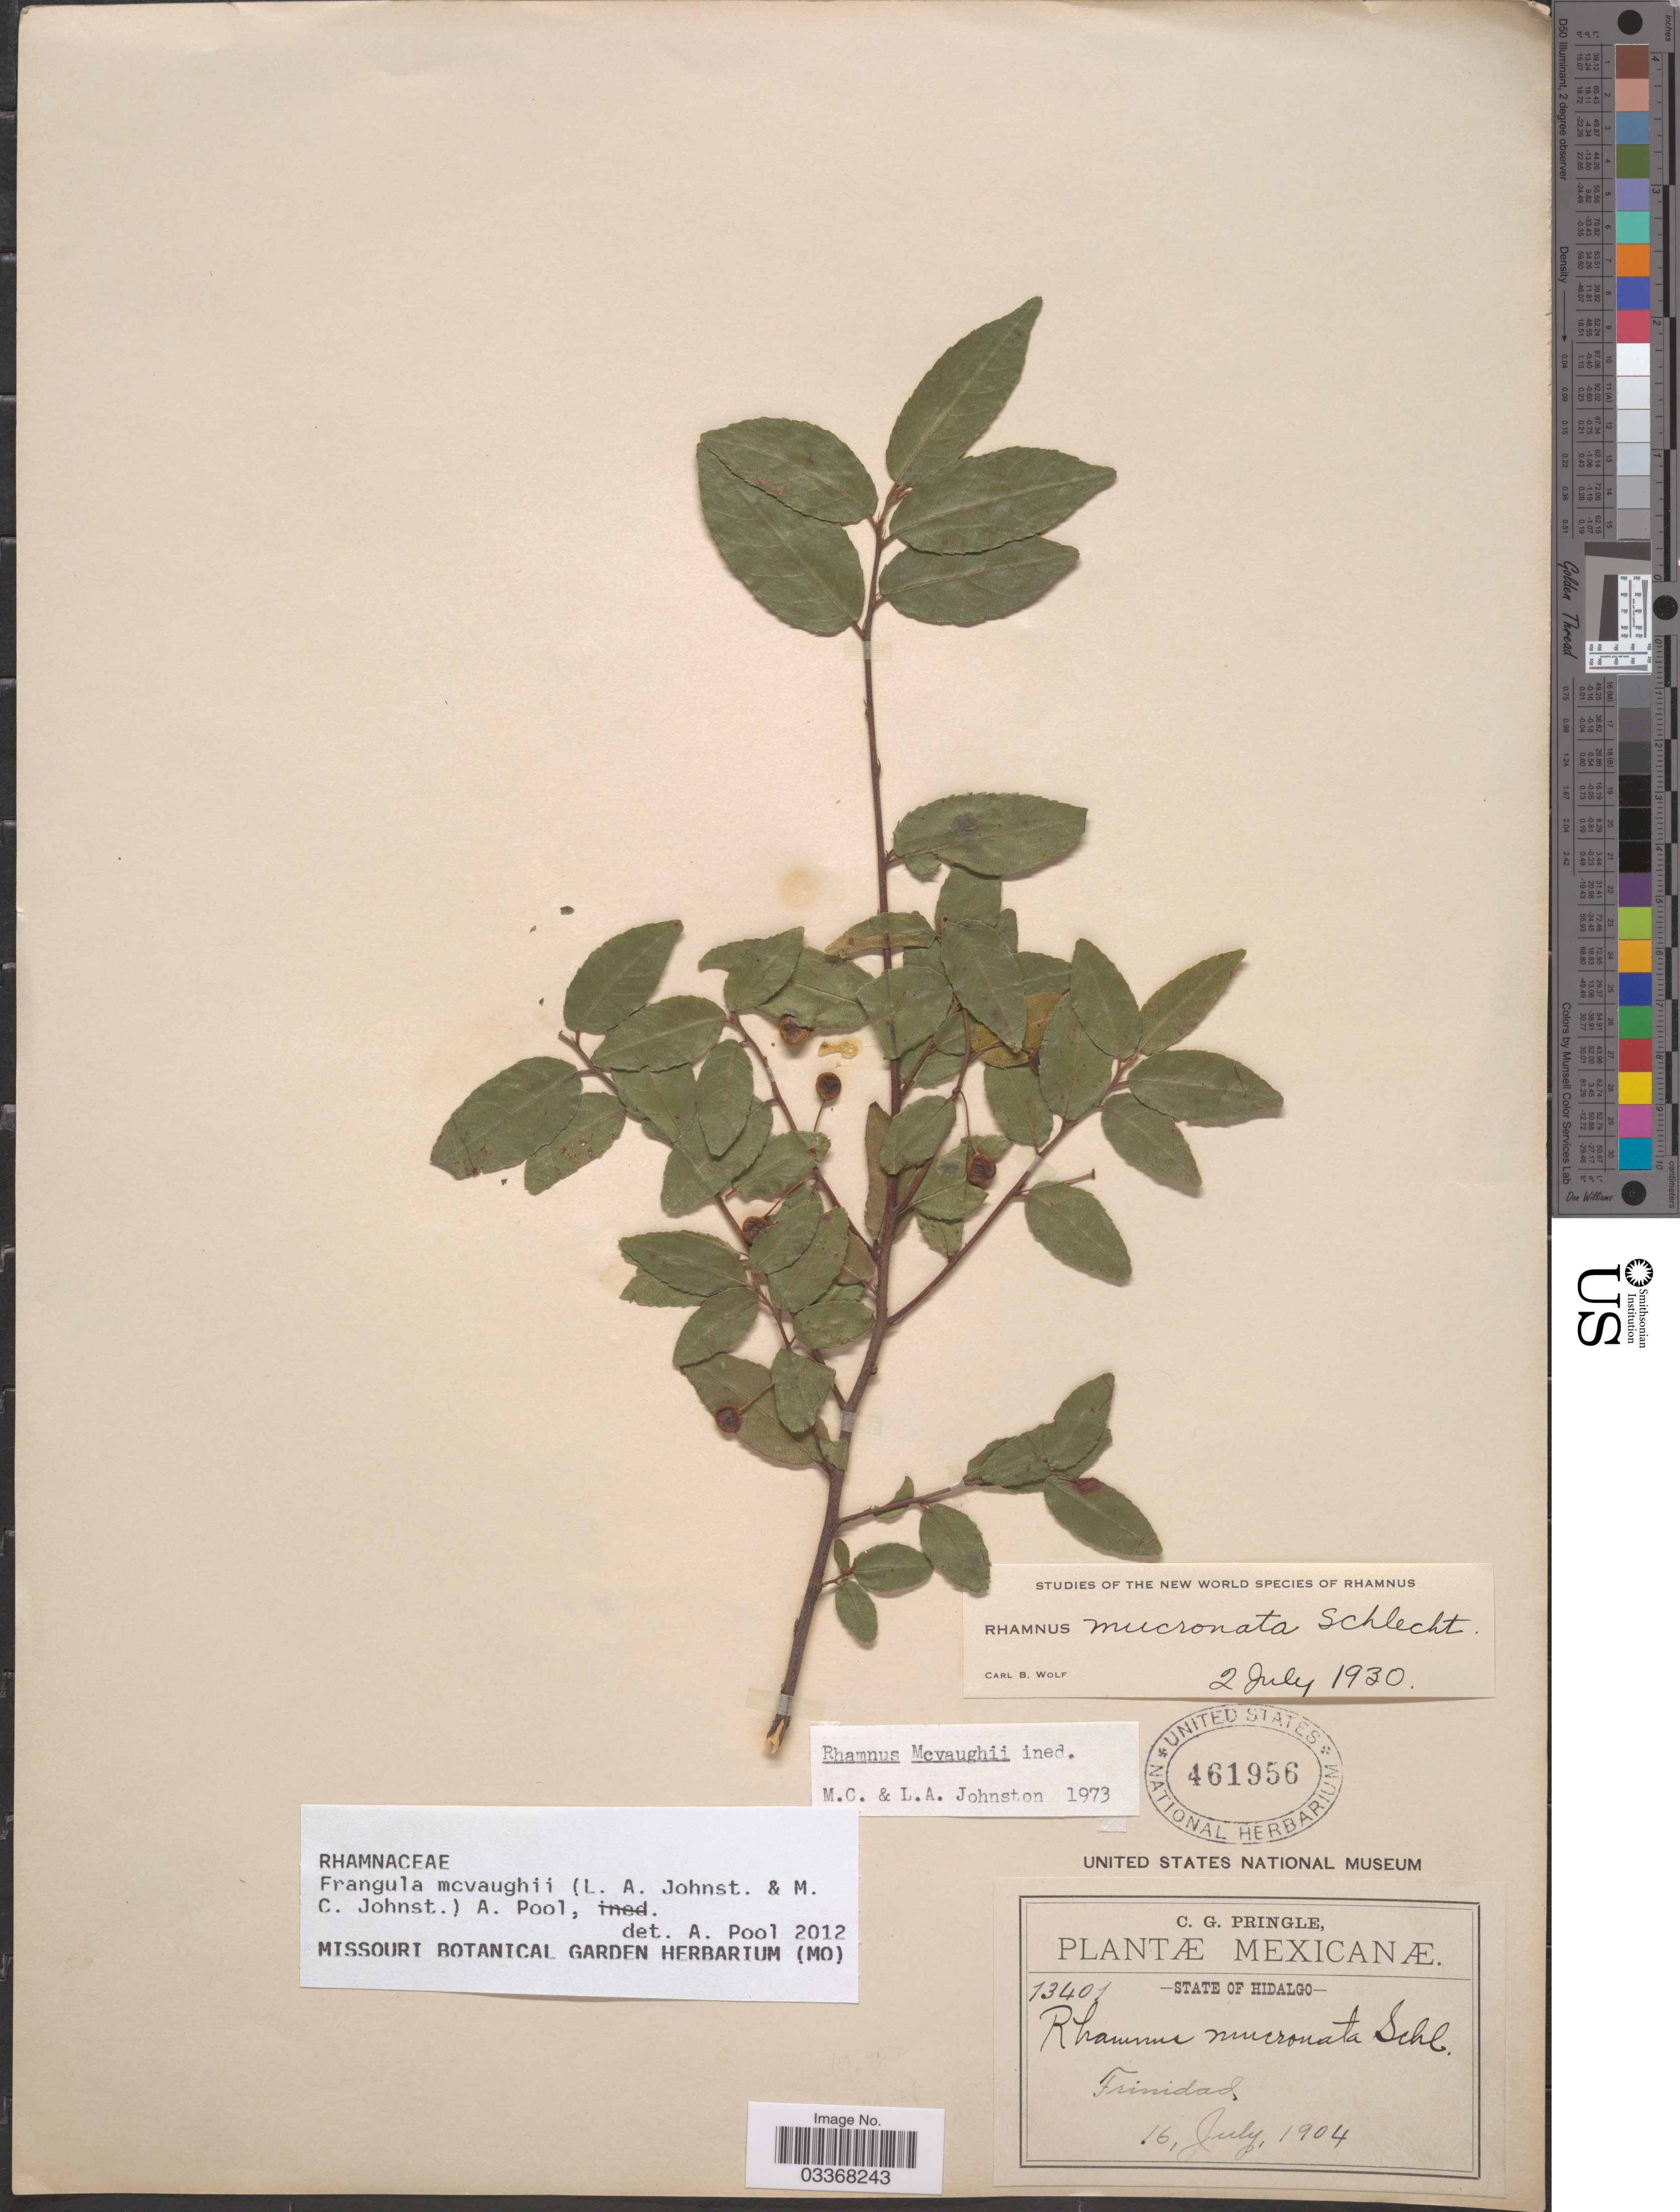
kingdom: Plantae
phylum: Tracheophyta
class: Magnoliopsida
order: Rosales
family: Rhamnaceae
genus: Frangula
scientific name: Frangula mcvaughii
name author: (L.A. Johnst. & M.C. Johnst.) A. Pool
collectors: C. G. Pringle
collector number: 13401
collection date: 1904-07-16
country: Mexico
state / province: Hidalgo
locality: Trinidad.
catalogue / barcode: US 461956